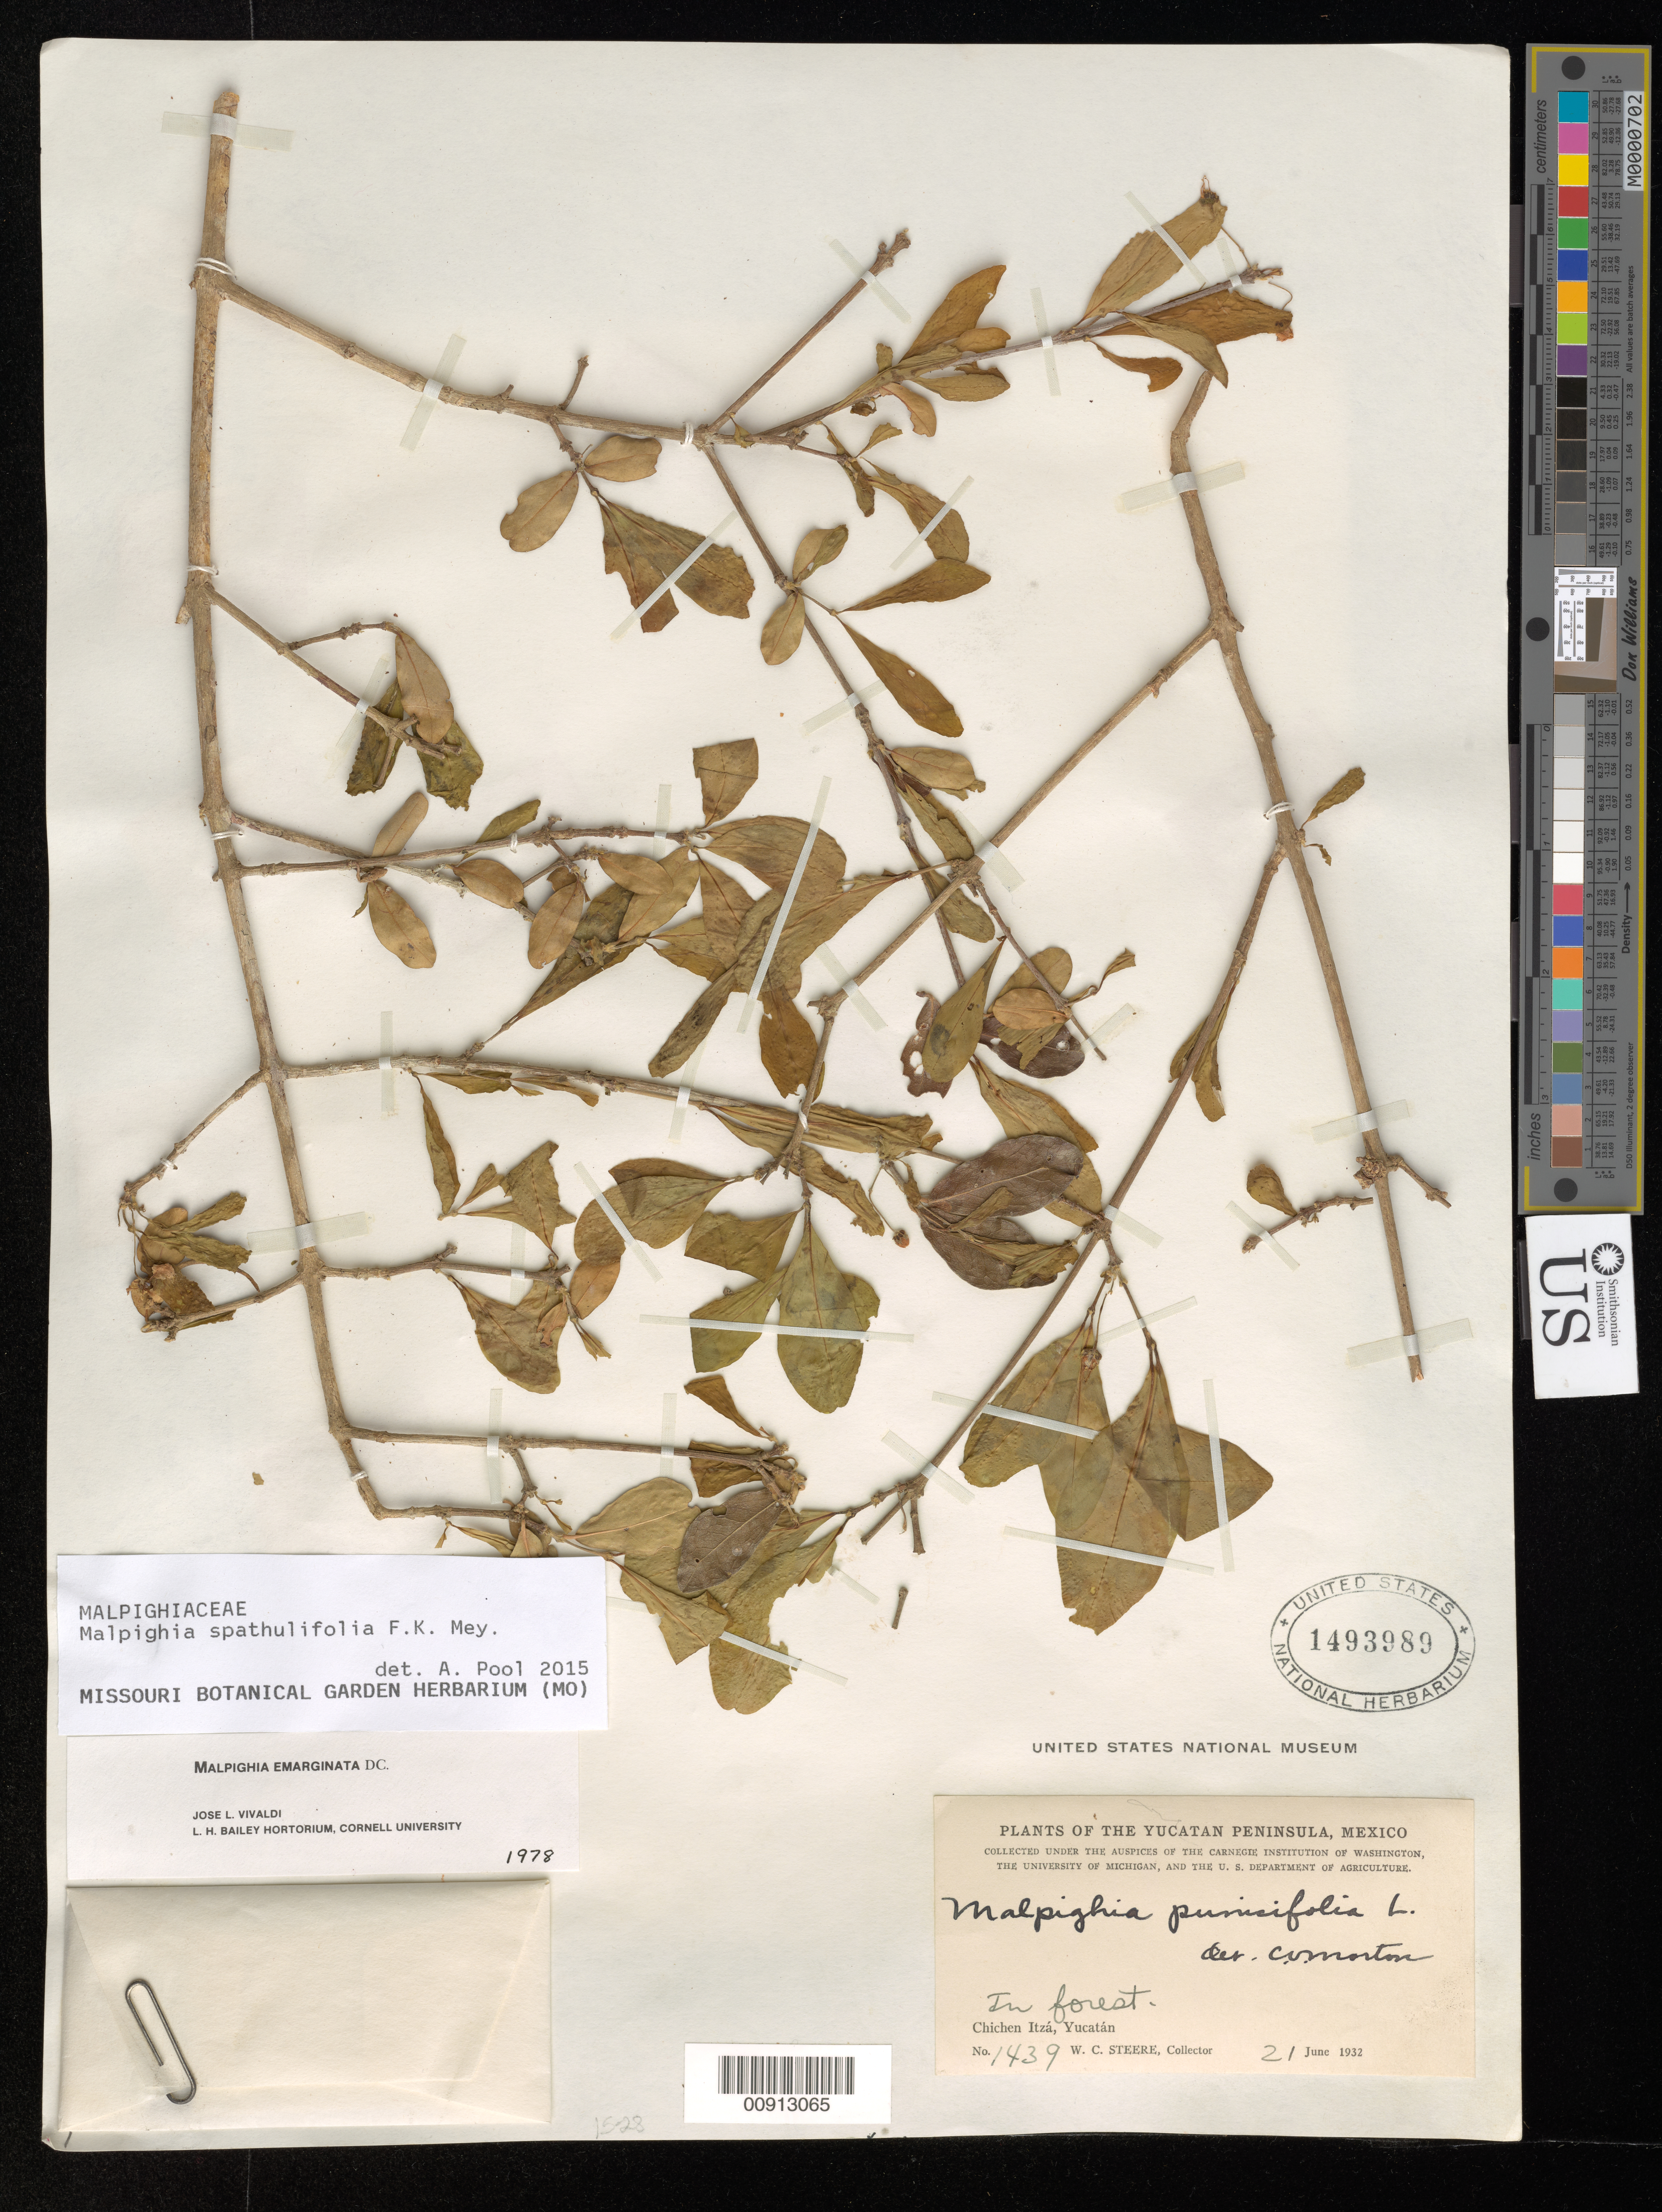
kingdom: Plantae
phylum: Tracheophyta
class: Magnoliopsida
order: Malpighiales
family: Malpighiaceae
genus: Malpighia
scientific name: Malpighia spathulifolia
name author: F.K. Mey.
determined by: Pool, A., (MO), Missouri Botanical Garden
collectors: W. C. Steere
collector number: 1439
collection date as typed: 21 Jun 1932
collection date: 1932-06-21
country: Mexico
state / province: Yucatán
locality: Chichen Itzá, Yucatán.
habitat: In forest.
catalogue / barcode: US 1493989